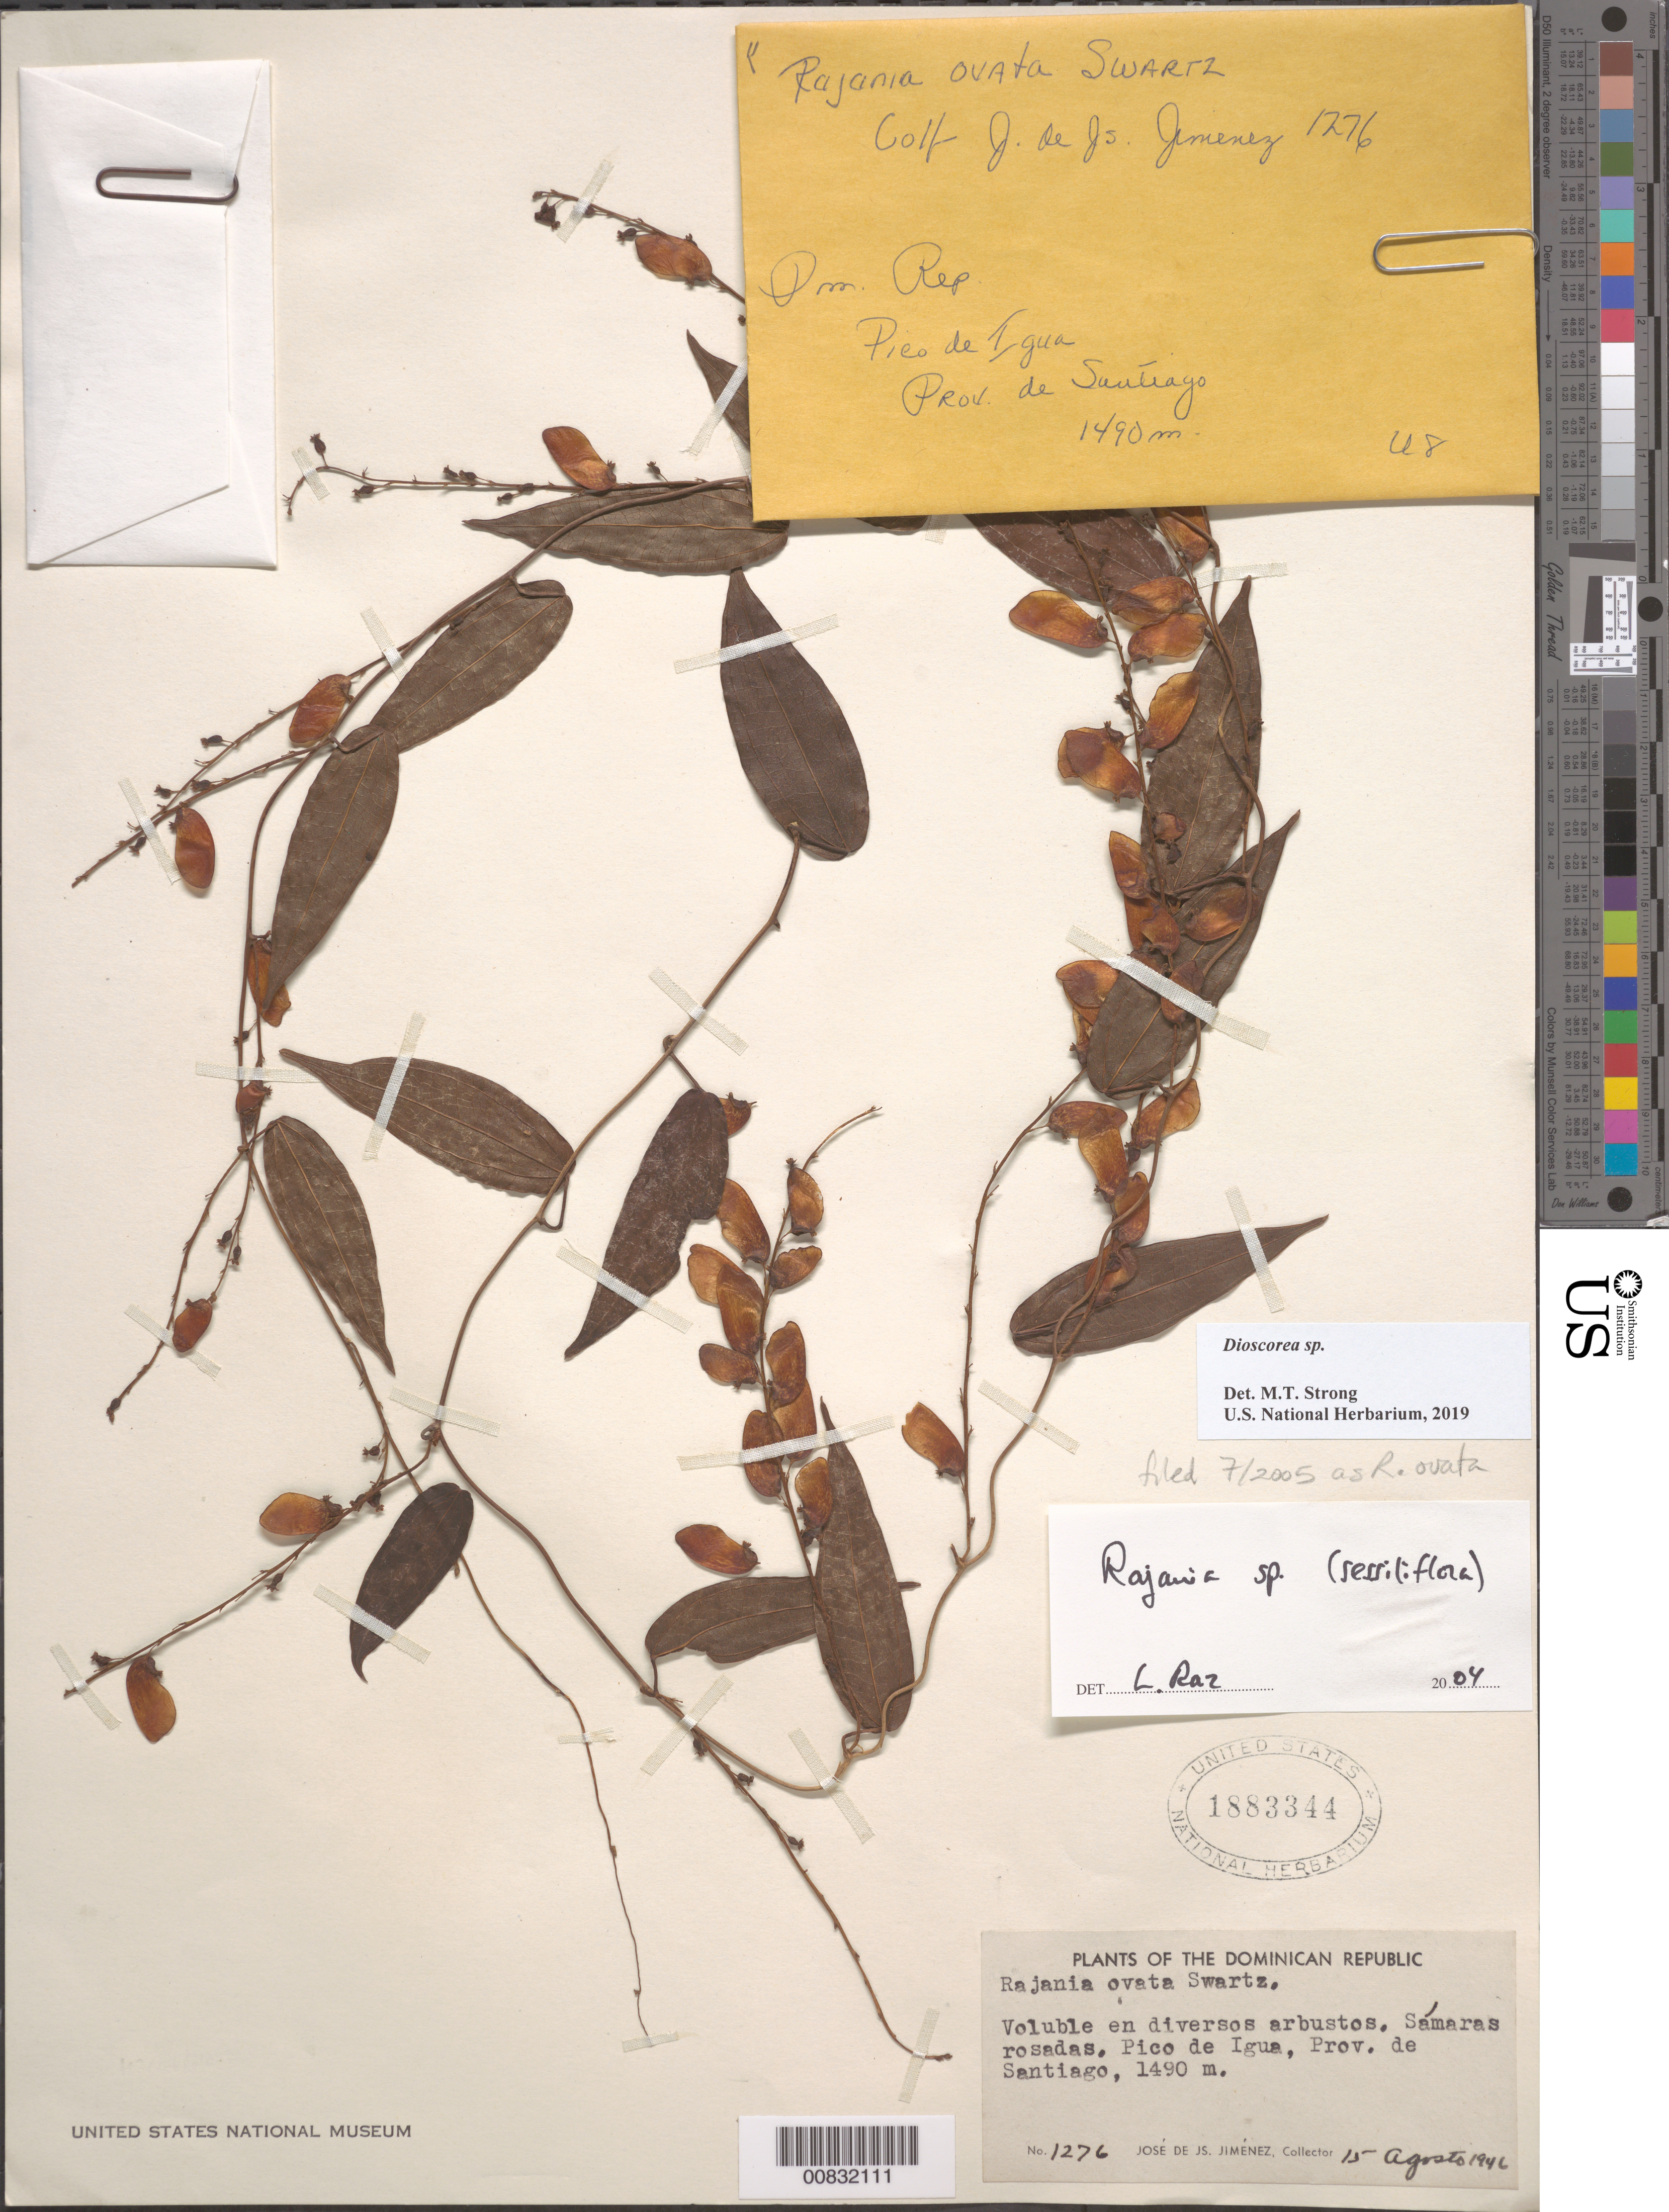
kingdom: Plantae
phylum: Tracheophyta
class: Liliopsida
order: Dioscoreales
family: Dioscoreaceae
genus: Dioscorea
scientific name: Dioscorea sp.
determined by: Strong, M. T., (US), Smithsonian Institution - National Museum of Natural History (UNITED STATES)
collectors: J. J. Jiménez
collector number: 1276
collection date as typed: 15 Aug 1946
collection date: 1946-08-15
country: Dominican Republic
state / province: Santiago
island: Hispaniola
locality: Pico de Igua.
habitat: Voluble en diversos arbustos.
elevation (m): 1490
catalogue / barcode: US 1883344